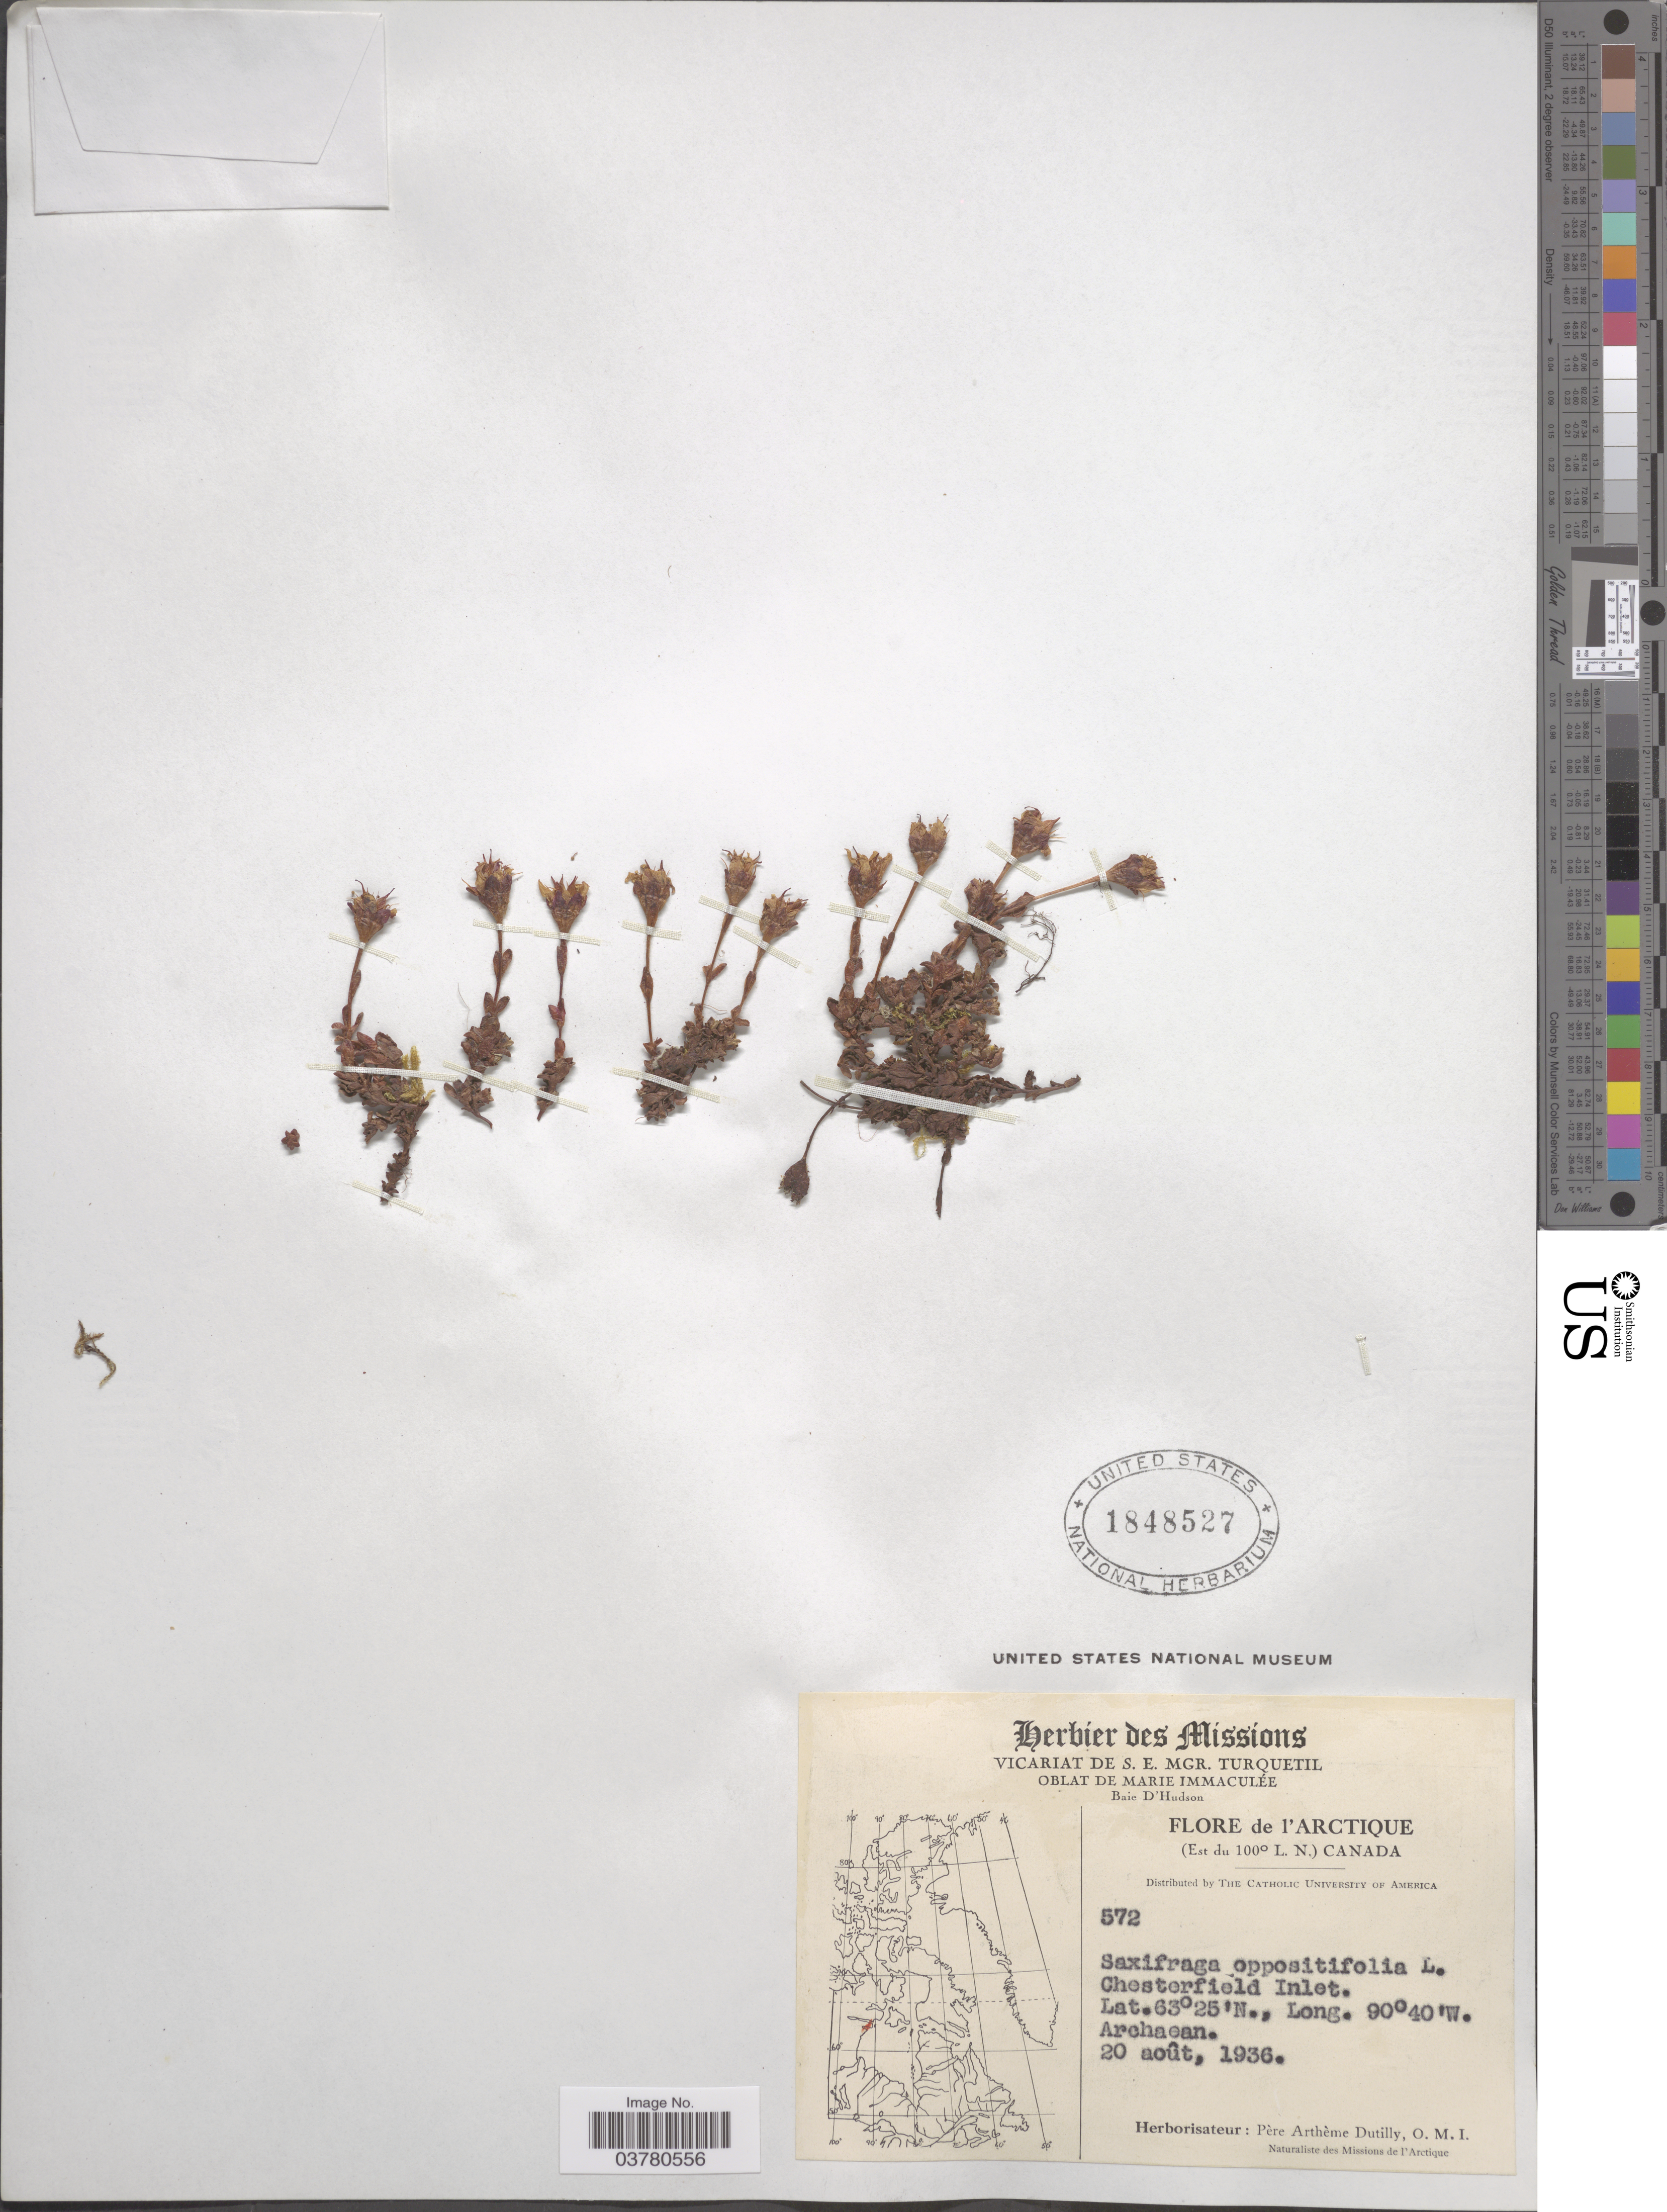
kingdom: Plantae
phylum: Tracheophyta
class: Magnoliopsida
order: Saxifragales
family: Saxifragaceae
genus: Saxifraga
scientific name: Saxifraga oppositifolia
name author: L.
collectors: A. Dutilly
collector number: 572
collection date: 1936-08-20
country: Canada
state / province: Nunavut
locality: L'Arctique (Est du 100° L. N.). Chesterfield Inlet. Naturaliste des Missions de l'Arctique.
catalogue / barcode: US 1848527